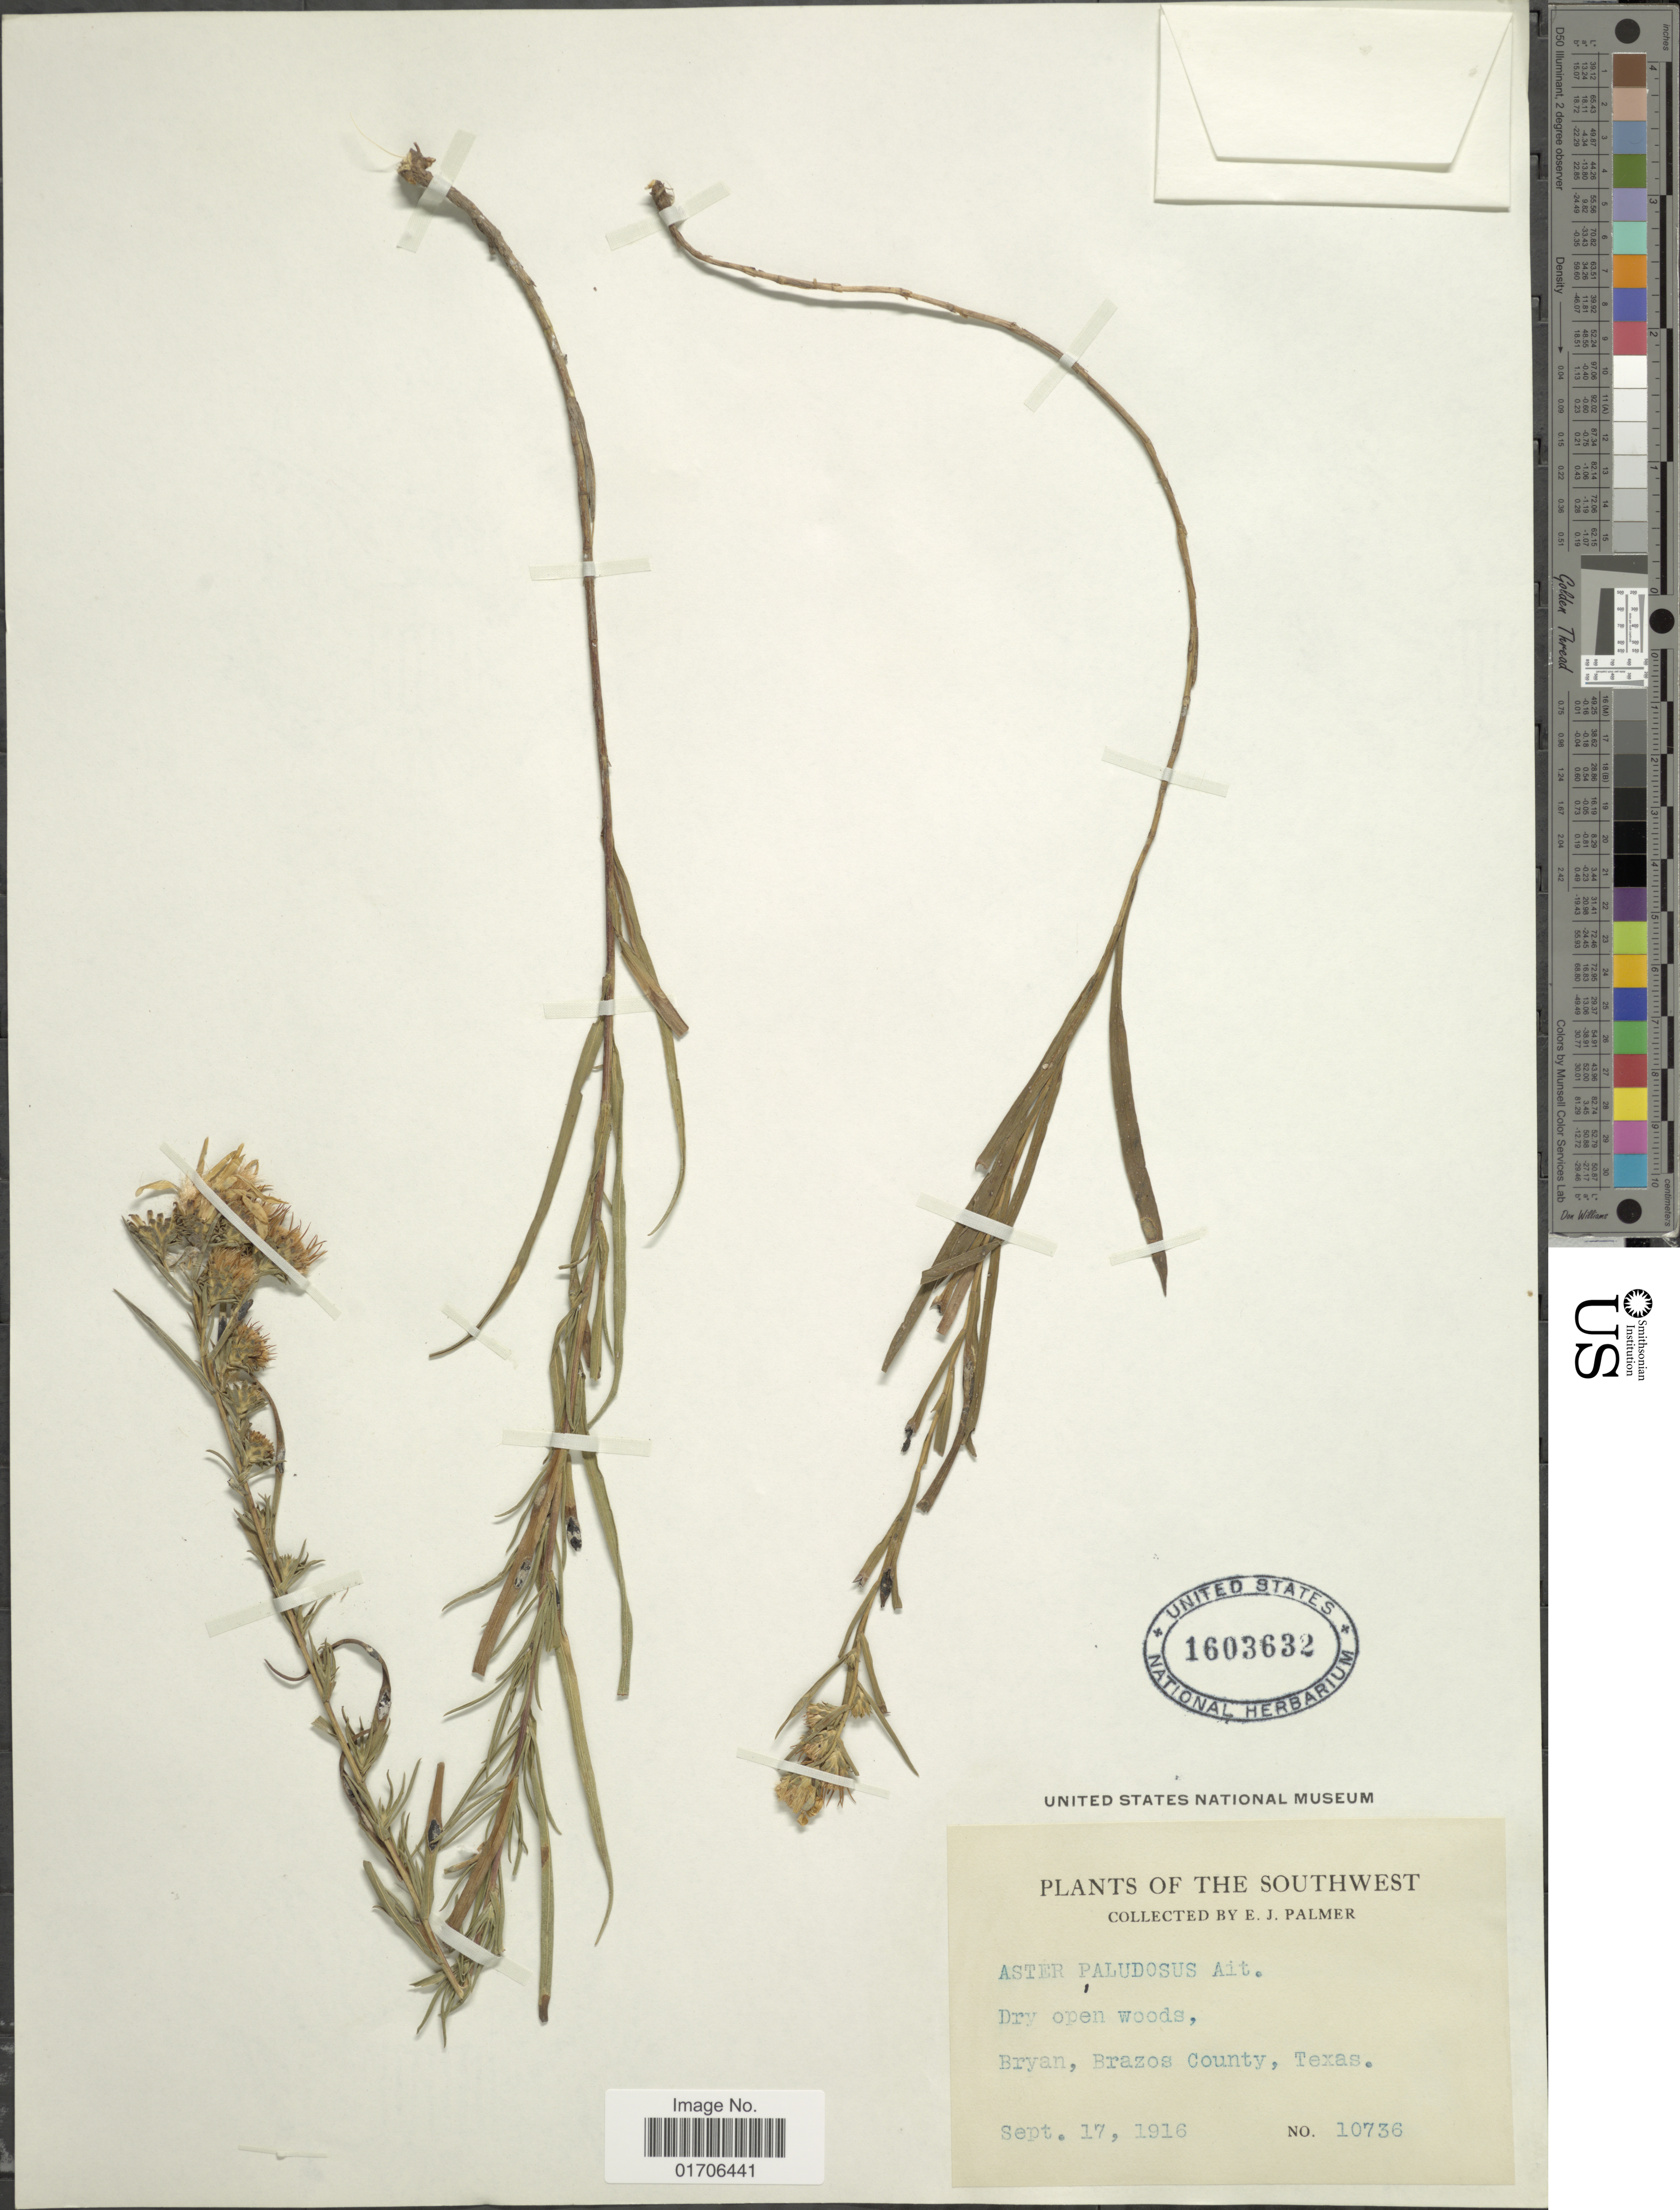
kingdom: Plantae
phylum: Tracheophyta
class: Magnoliopsida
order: Asterales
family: Asteraceae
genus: Eurybia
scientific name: Eurybia hemispherica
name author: G.L. Nesom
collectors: E. J. Palmer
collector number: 10736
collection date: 1916-09-17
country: United States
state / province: Texas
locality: Southwest. Dry open woods, Bryan, Brazos County, Texas.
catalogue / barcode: US 1603632